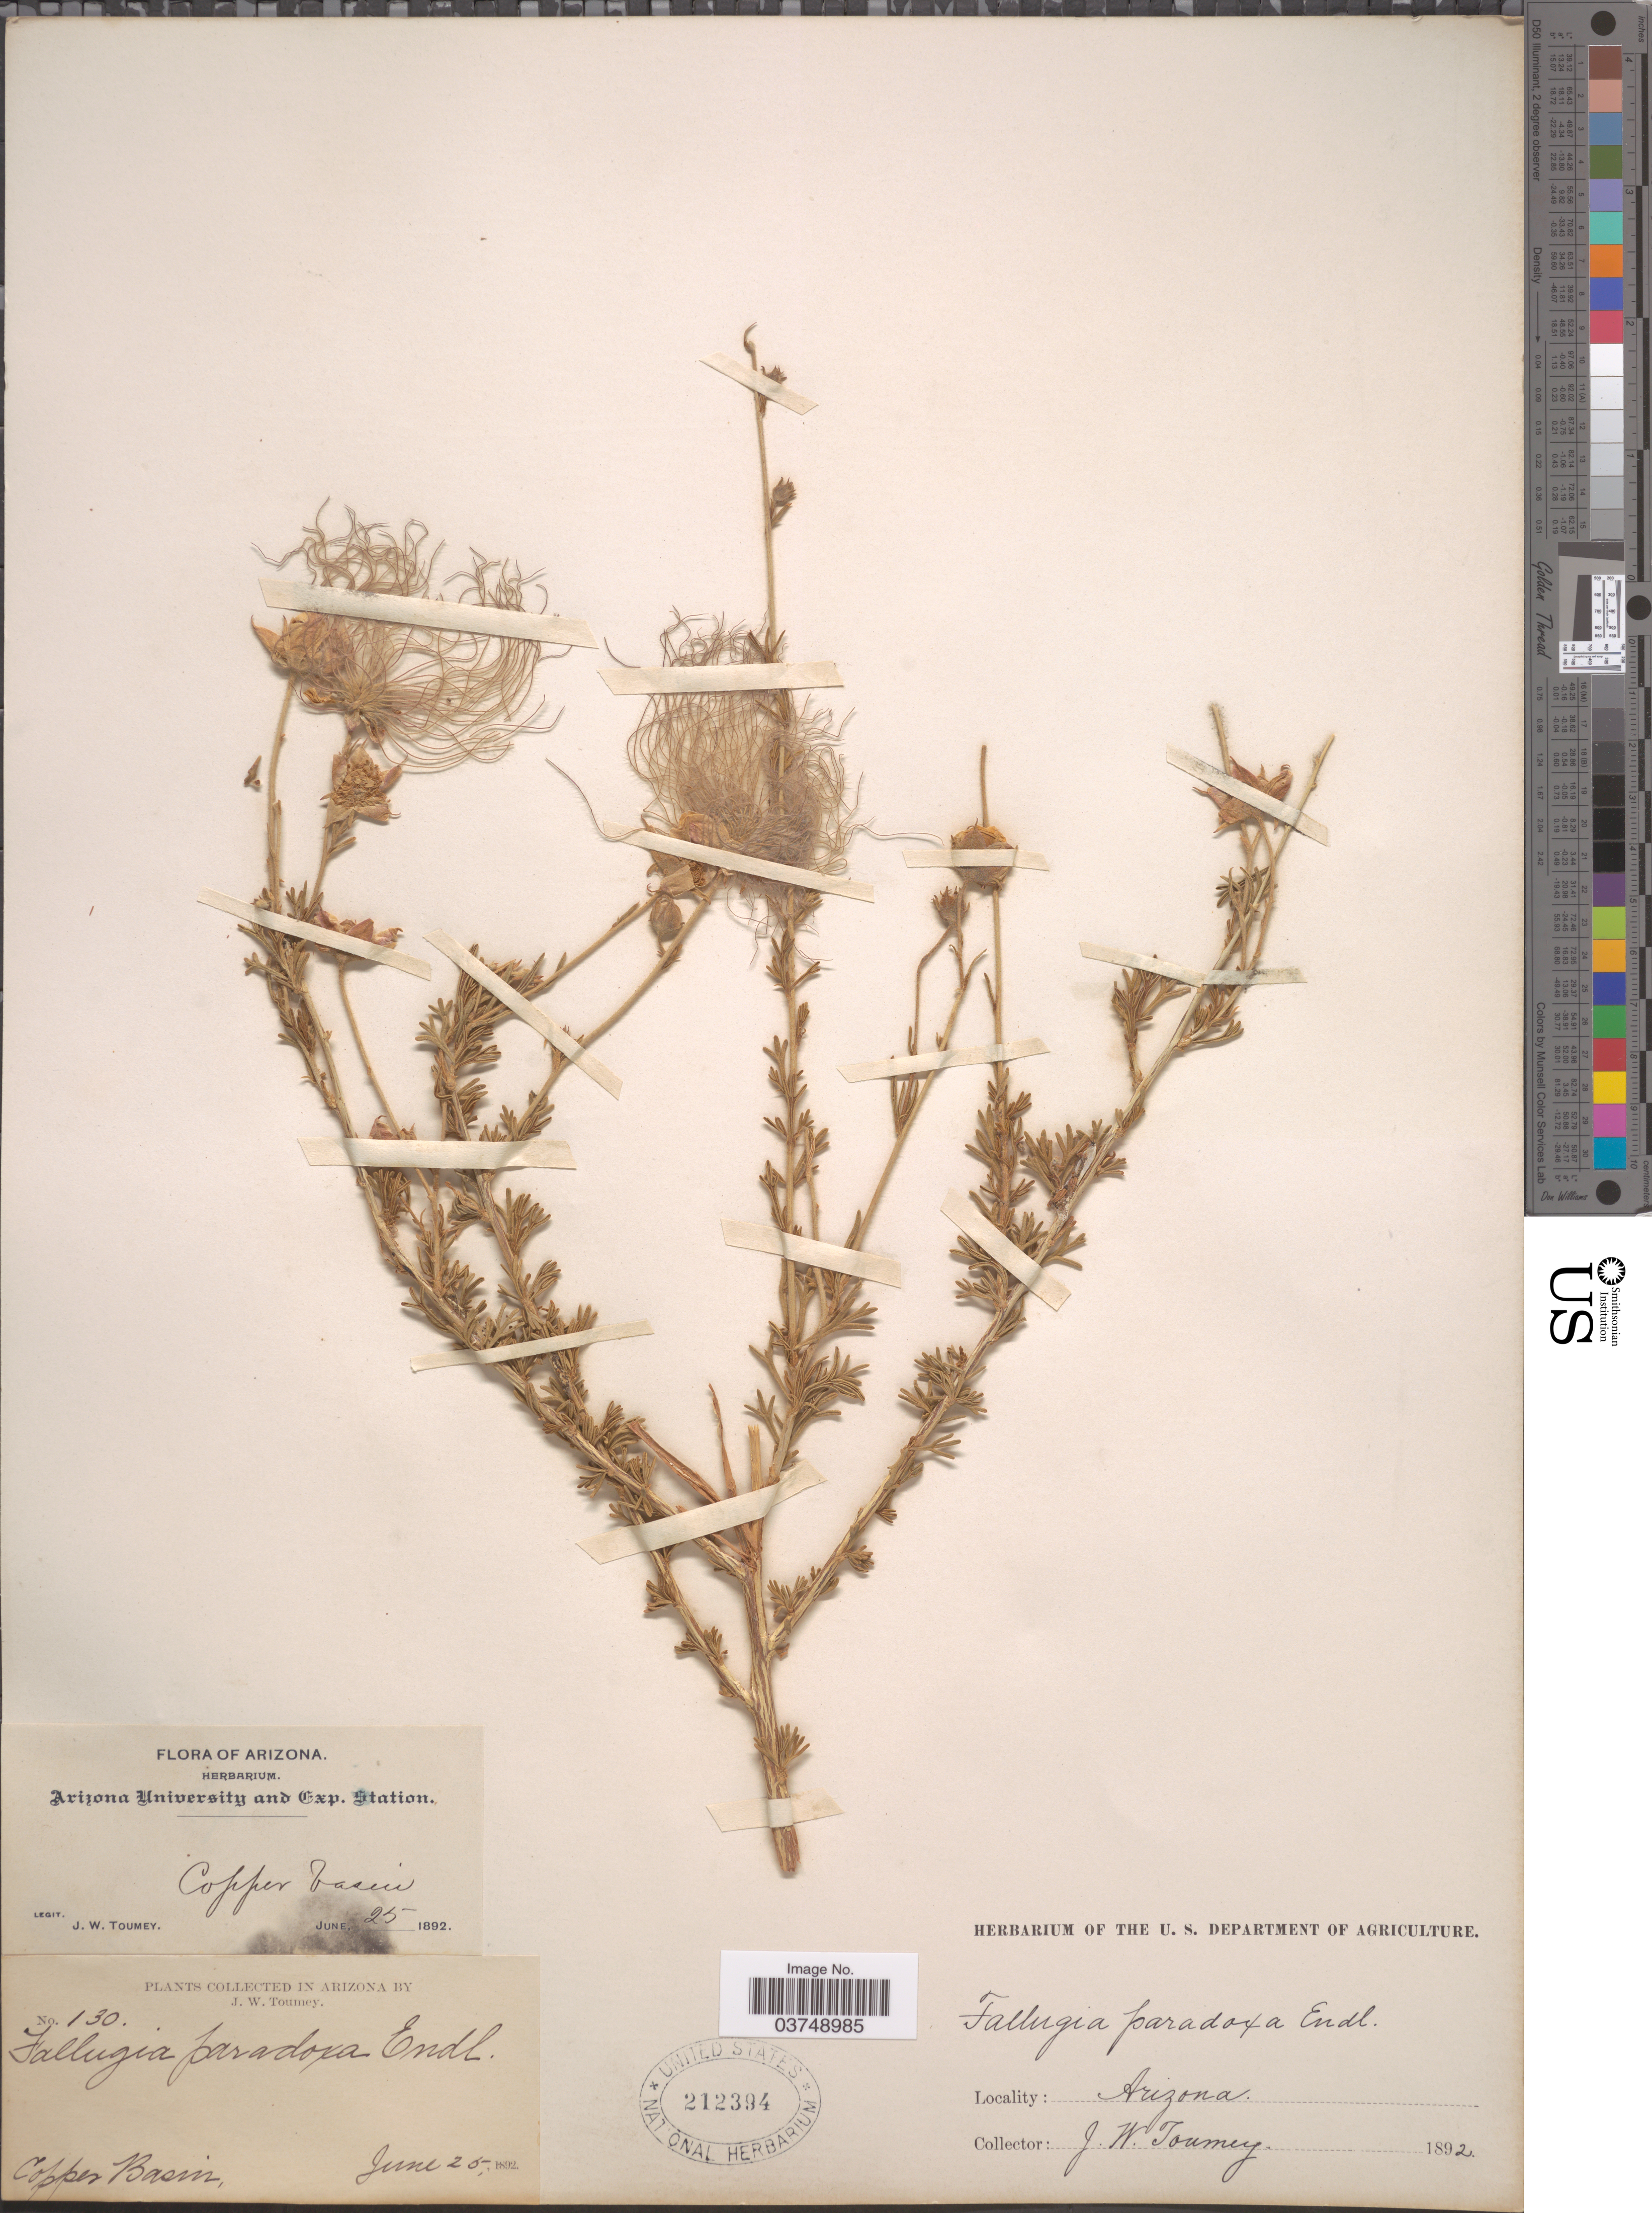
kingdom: Plantae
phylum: Tracheophyta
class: Magnoliopsida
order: Rosales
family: Rosaceae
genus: Fallugia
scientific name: Fallugia acuminata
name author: (Wooton) Rydb.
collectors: J. W. Toumey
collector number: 130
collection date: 1892-06-25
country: United States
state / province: Arizona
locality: Copper Basin.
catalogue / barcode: US 212394